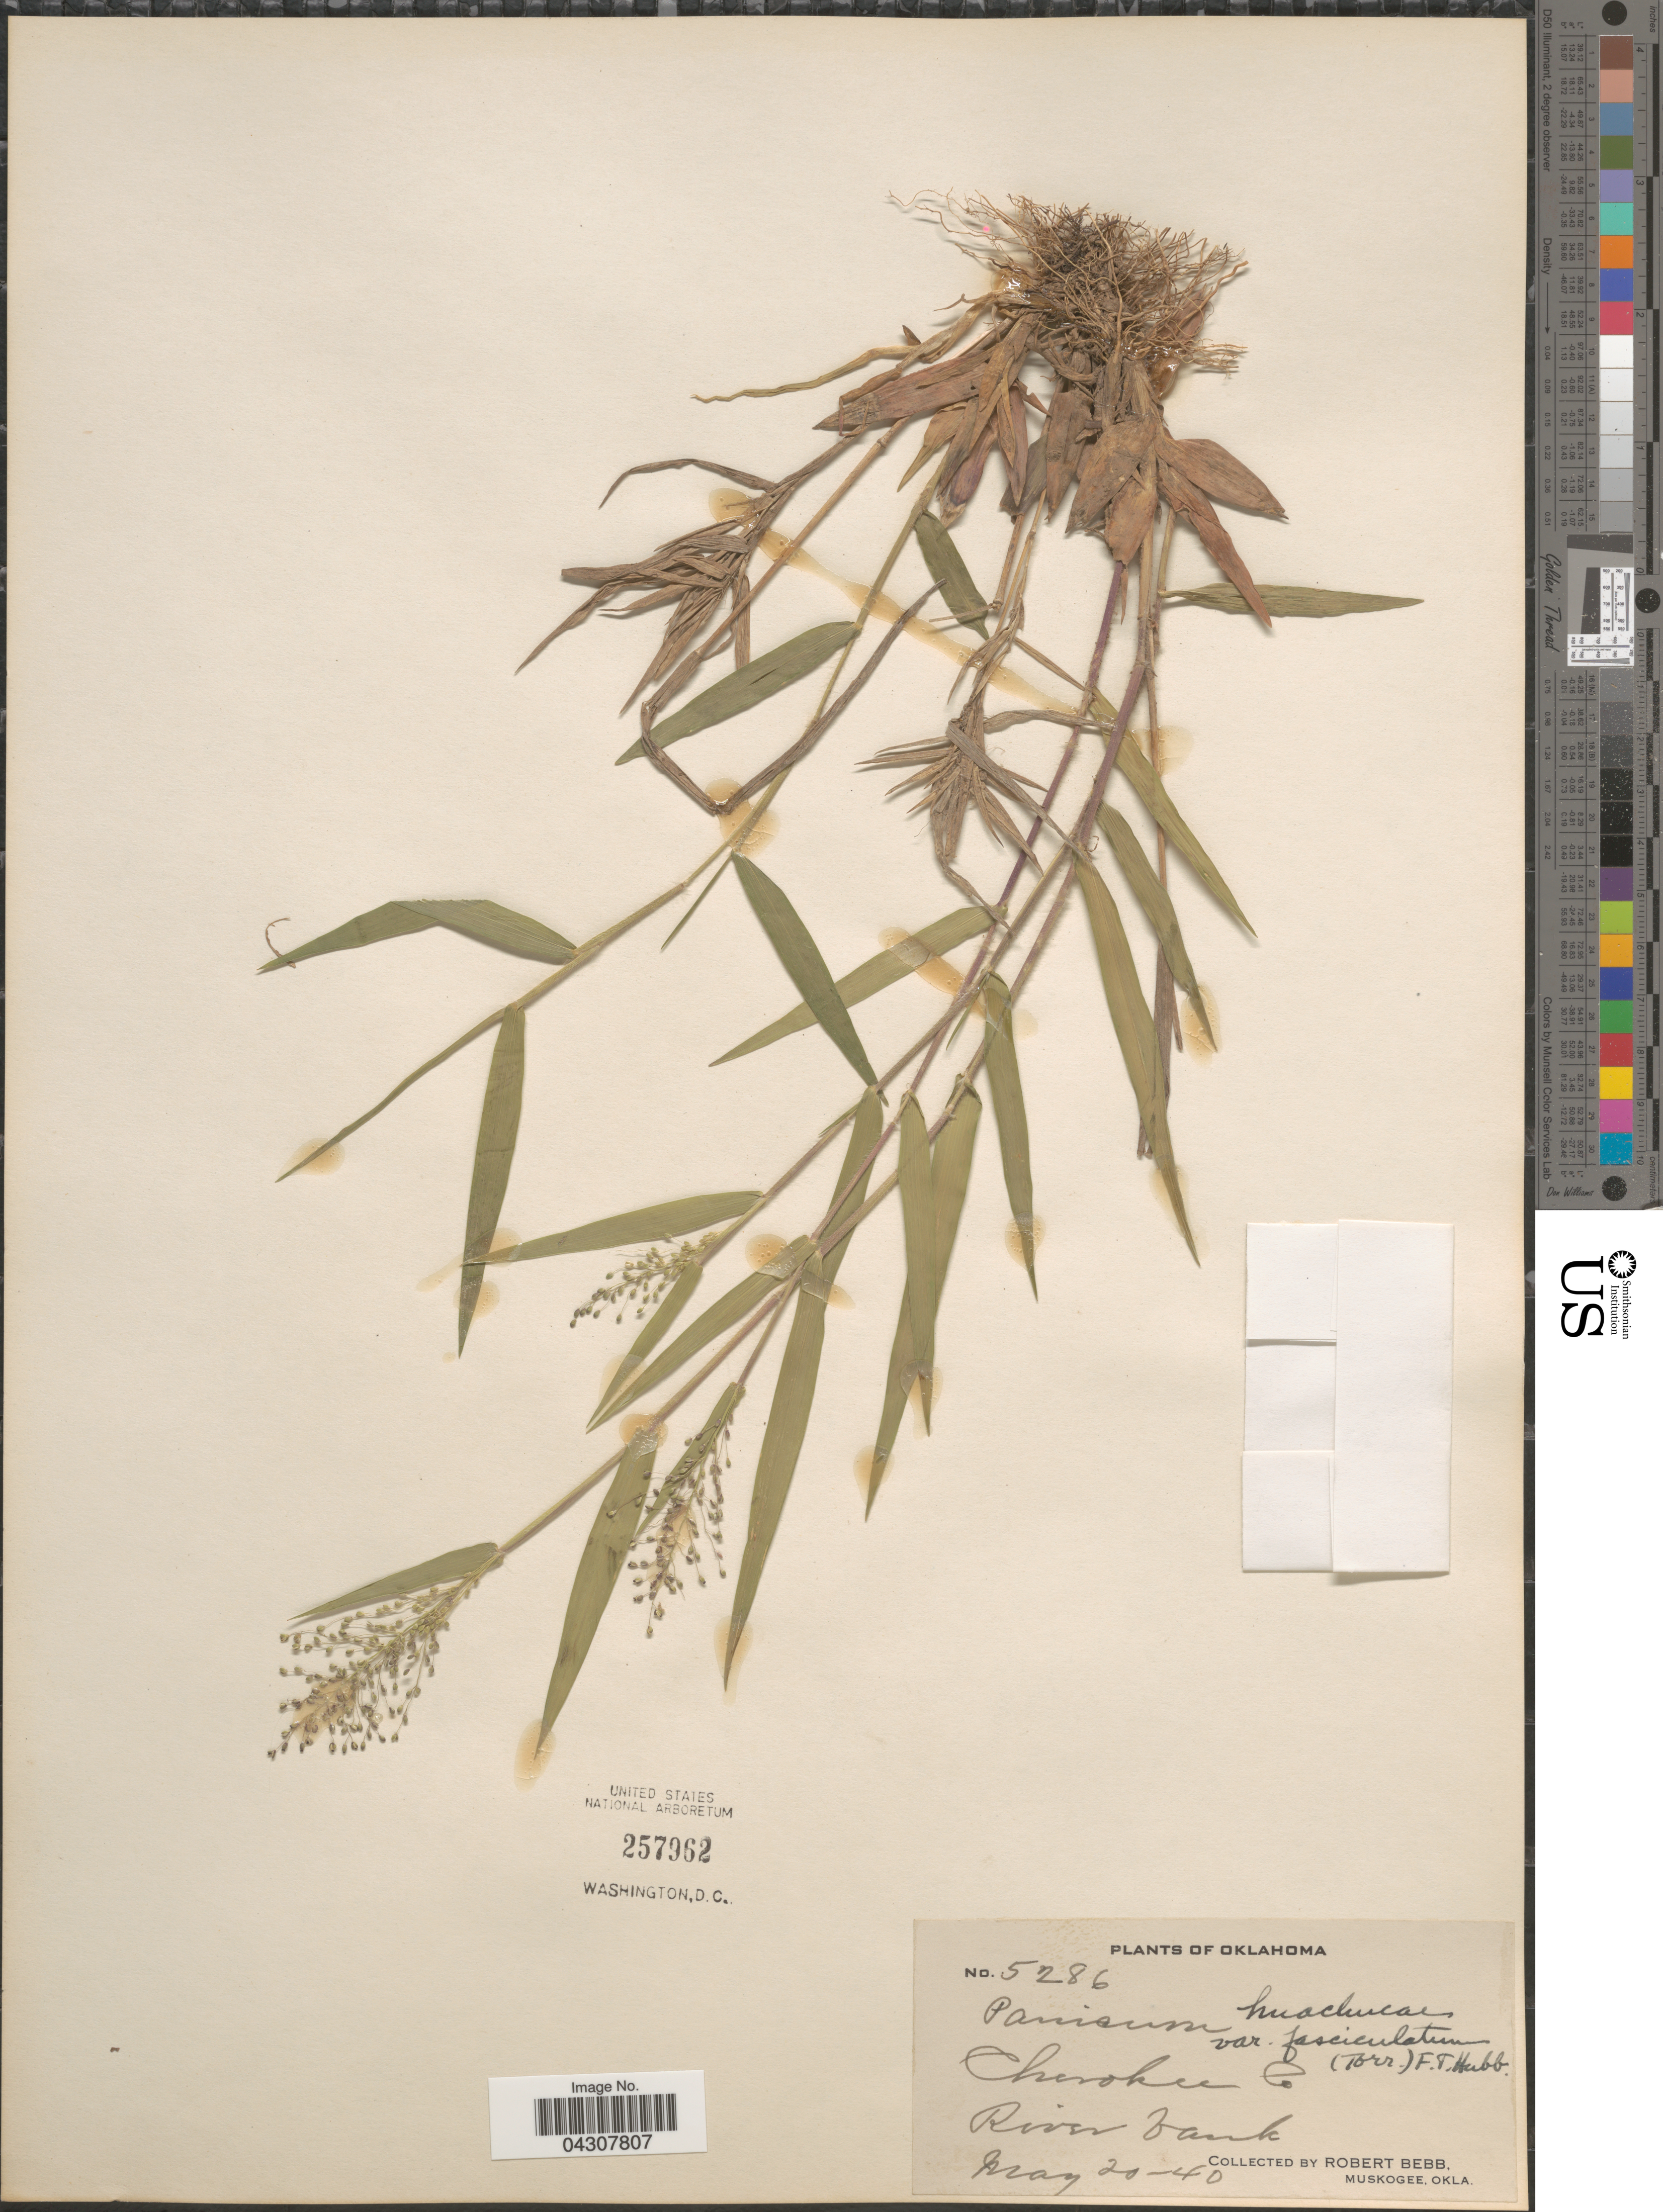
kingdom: Plantae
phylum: Tracheophyta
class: Liliopsida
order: Poales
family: Poaceae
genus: Dichanthelium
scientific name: Dichanthelium acuminatum var. acuminatum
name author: (Sw.) Gould & C.A. Clark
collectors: R. Bebb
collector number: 5286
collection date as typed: Transcribed d/m/y: 20/5/40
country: United States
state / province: Oklahoma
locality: Cherokee Co. River bank.